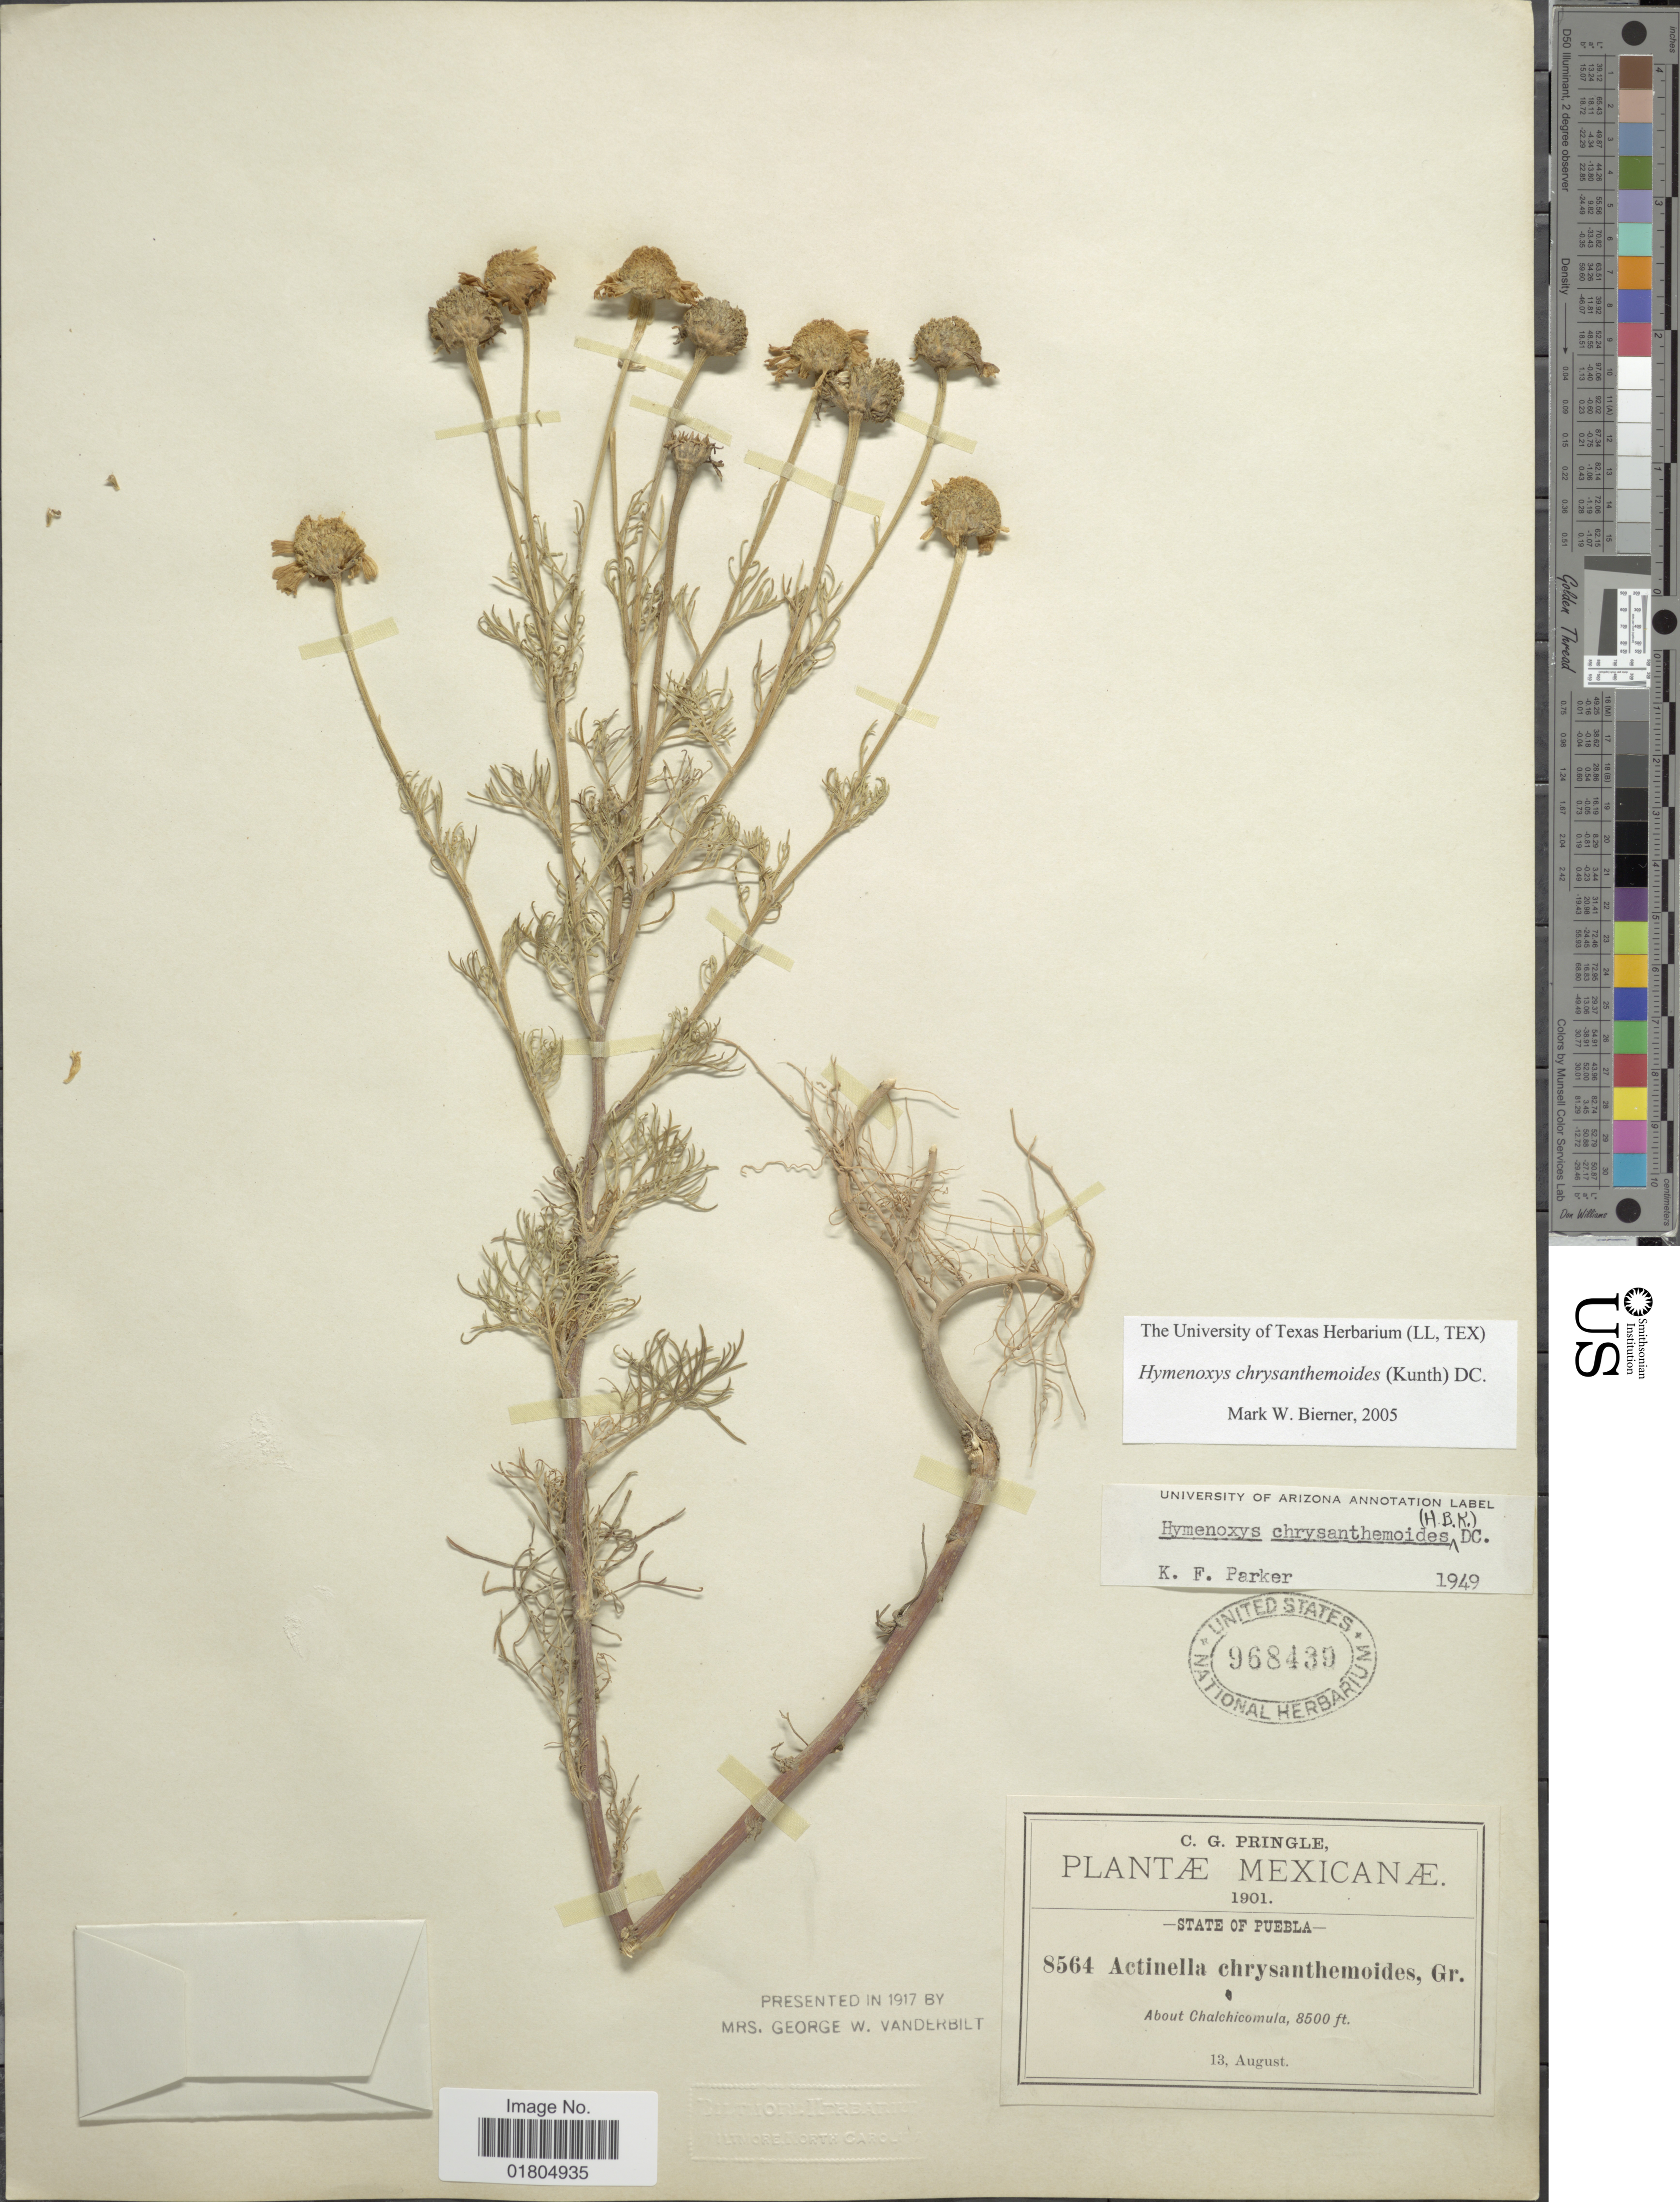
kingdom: Plantae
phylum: Tracheophyta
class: Magnoliopsida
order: Asterales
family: Asteraceae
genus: Hymenoxys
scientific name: Hymenoxys chrysanthemoides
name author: (Kunth) DC.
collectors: C. G. Pringle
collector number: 8564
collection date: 1901-08-13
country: Mexico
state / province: Puebla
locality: About Chalchicomula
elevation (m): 2591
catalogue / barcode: US 968439